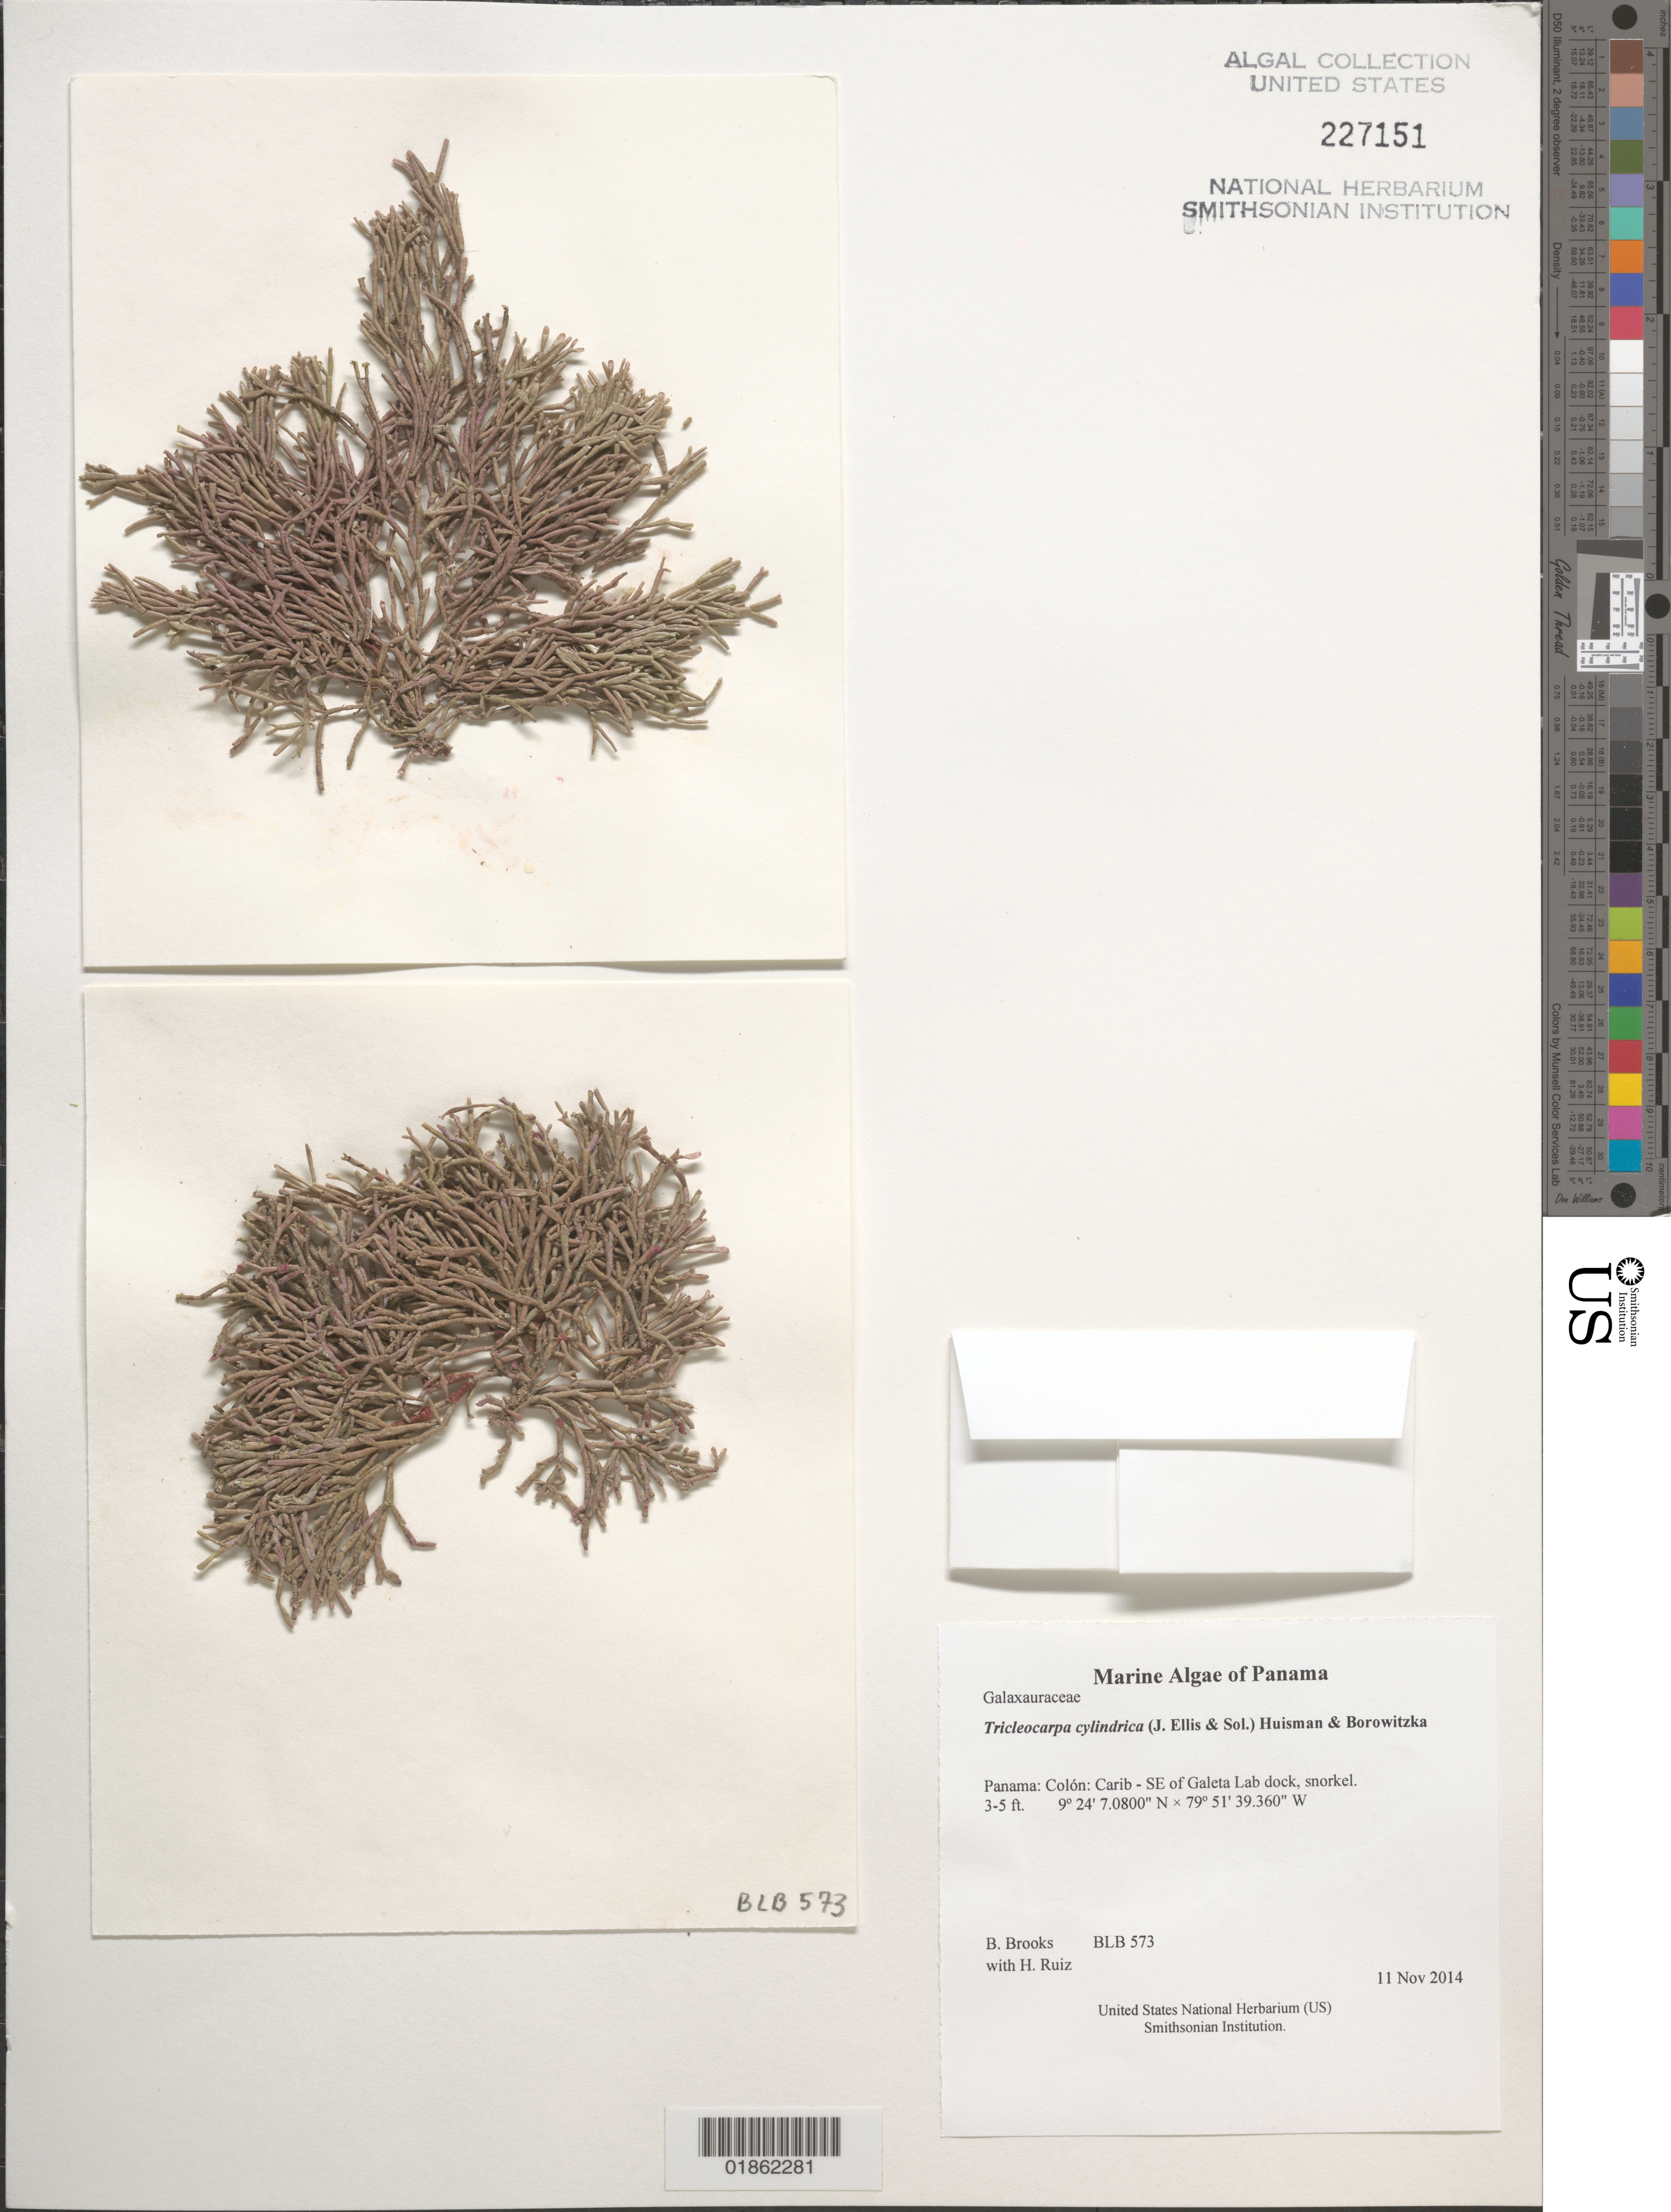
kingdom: Plantae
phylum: Rhodophyta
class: Florideophyceae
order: Nemaliales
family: Galaxauraceae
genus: Tricleocarpa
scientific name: Tricleocarpa cylindrica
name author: (Ellis & Sol.) Huisman & Borowitzka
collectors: B. Brooks & H. Ruiz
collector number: BLB 573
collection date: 2014-11-11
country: Panama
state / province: Colón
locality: Carib - SE of Galeta Lab dock, snorkel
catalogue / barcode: US 227151